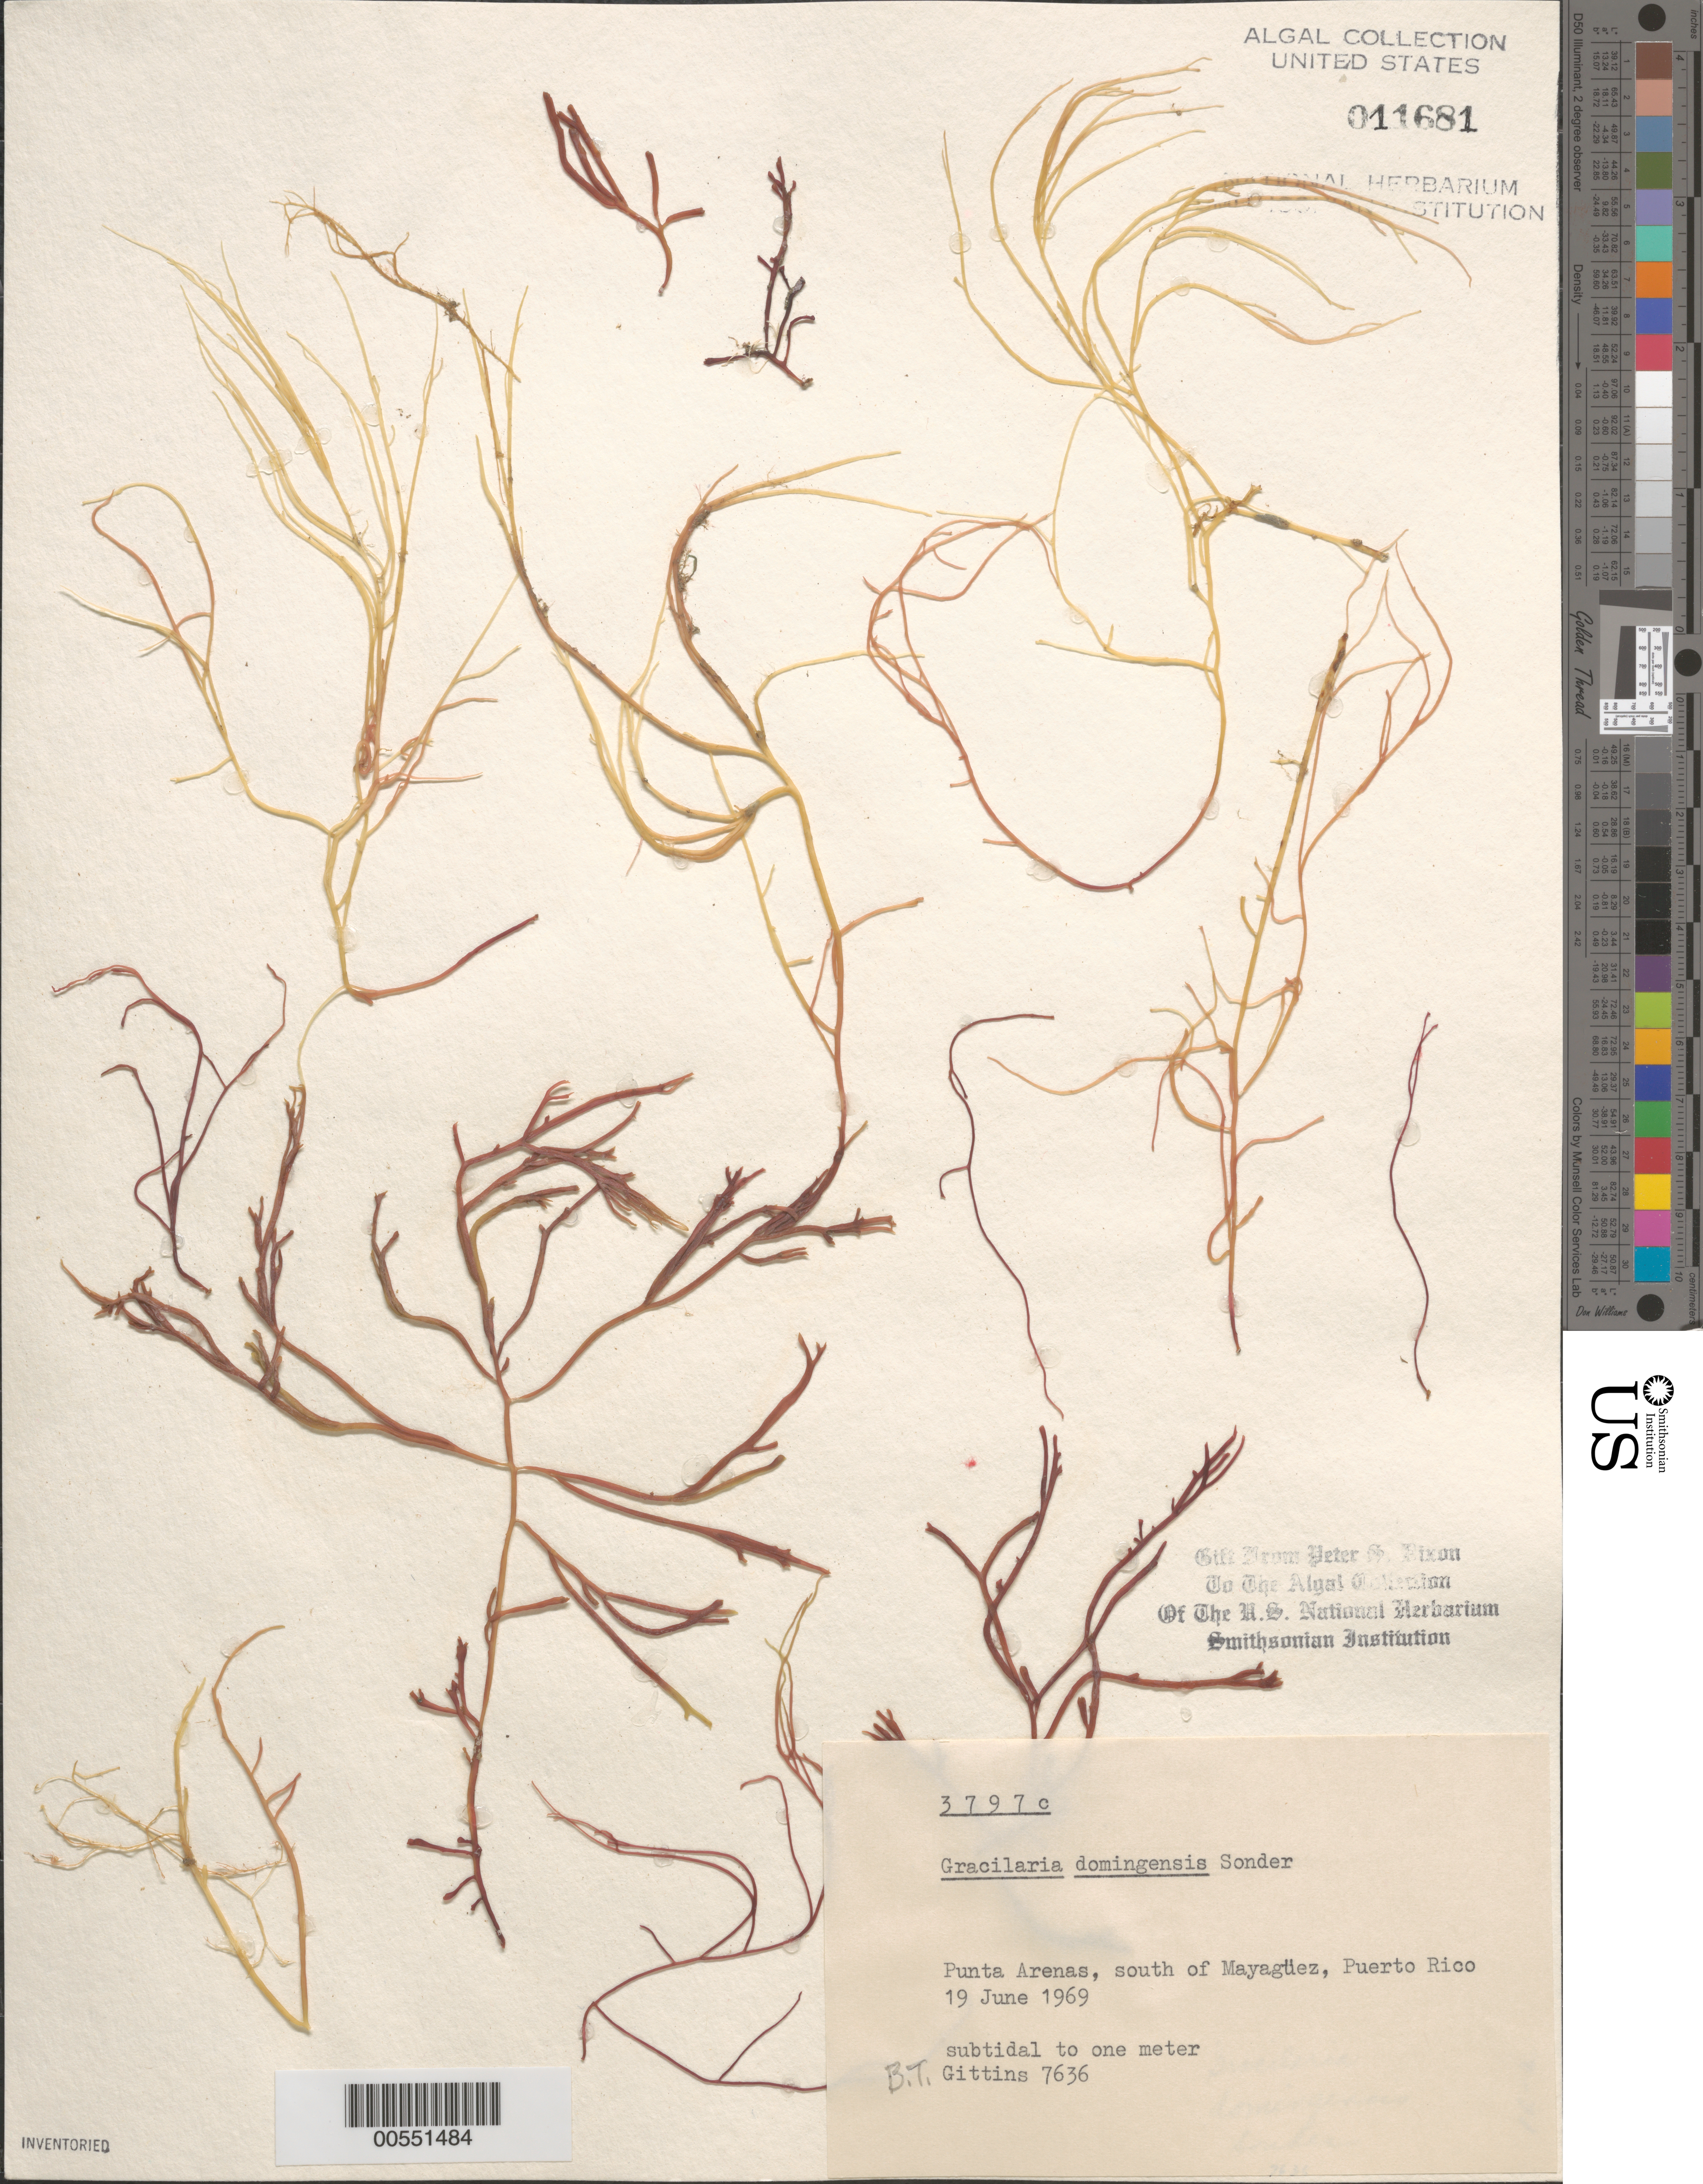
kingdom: Plantae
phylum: Rhodophyta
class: Florideophyceae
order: Gracilariales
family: Gracilariaceae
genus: Gracilaria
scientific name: Gracilaria domingensis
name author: (Kütz.) O.G. Sond. in Dickie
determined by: Dixon, P. S.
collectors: B. Gittins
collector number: BTG 7636 & PSD 3797C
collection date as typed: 19 Jun 1969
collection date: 1969-06-19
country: Puerto Rico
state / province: Mayaguez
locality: Punta arenas, south of mayaguez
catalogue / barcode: US 11681